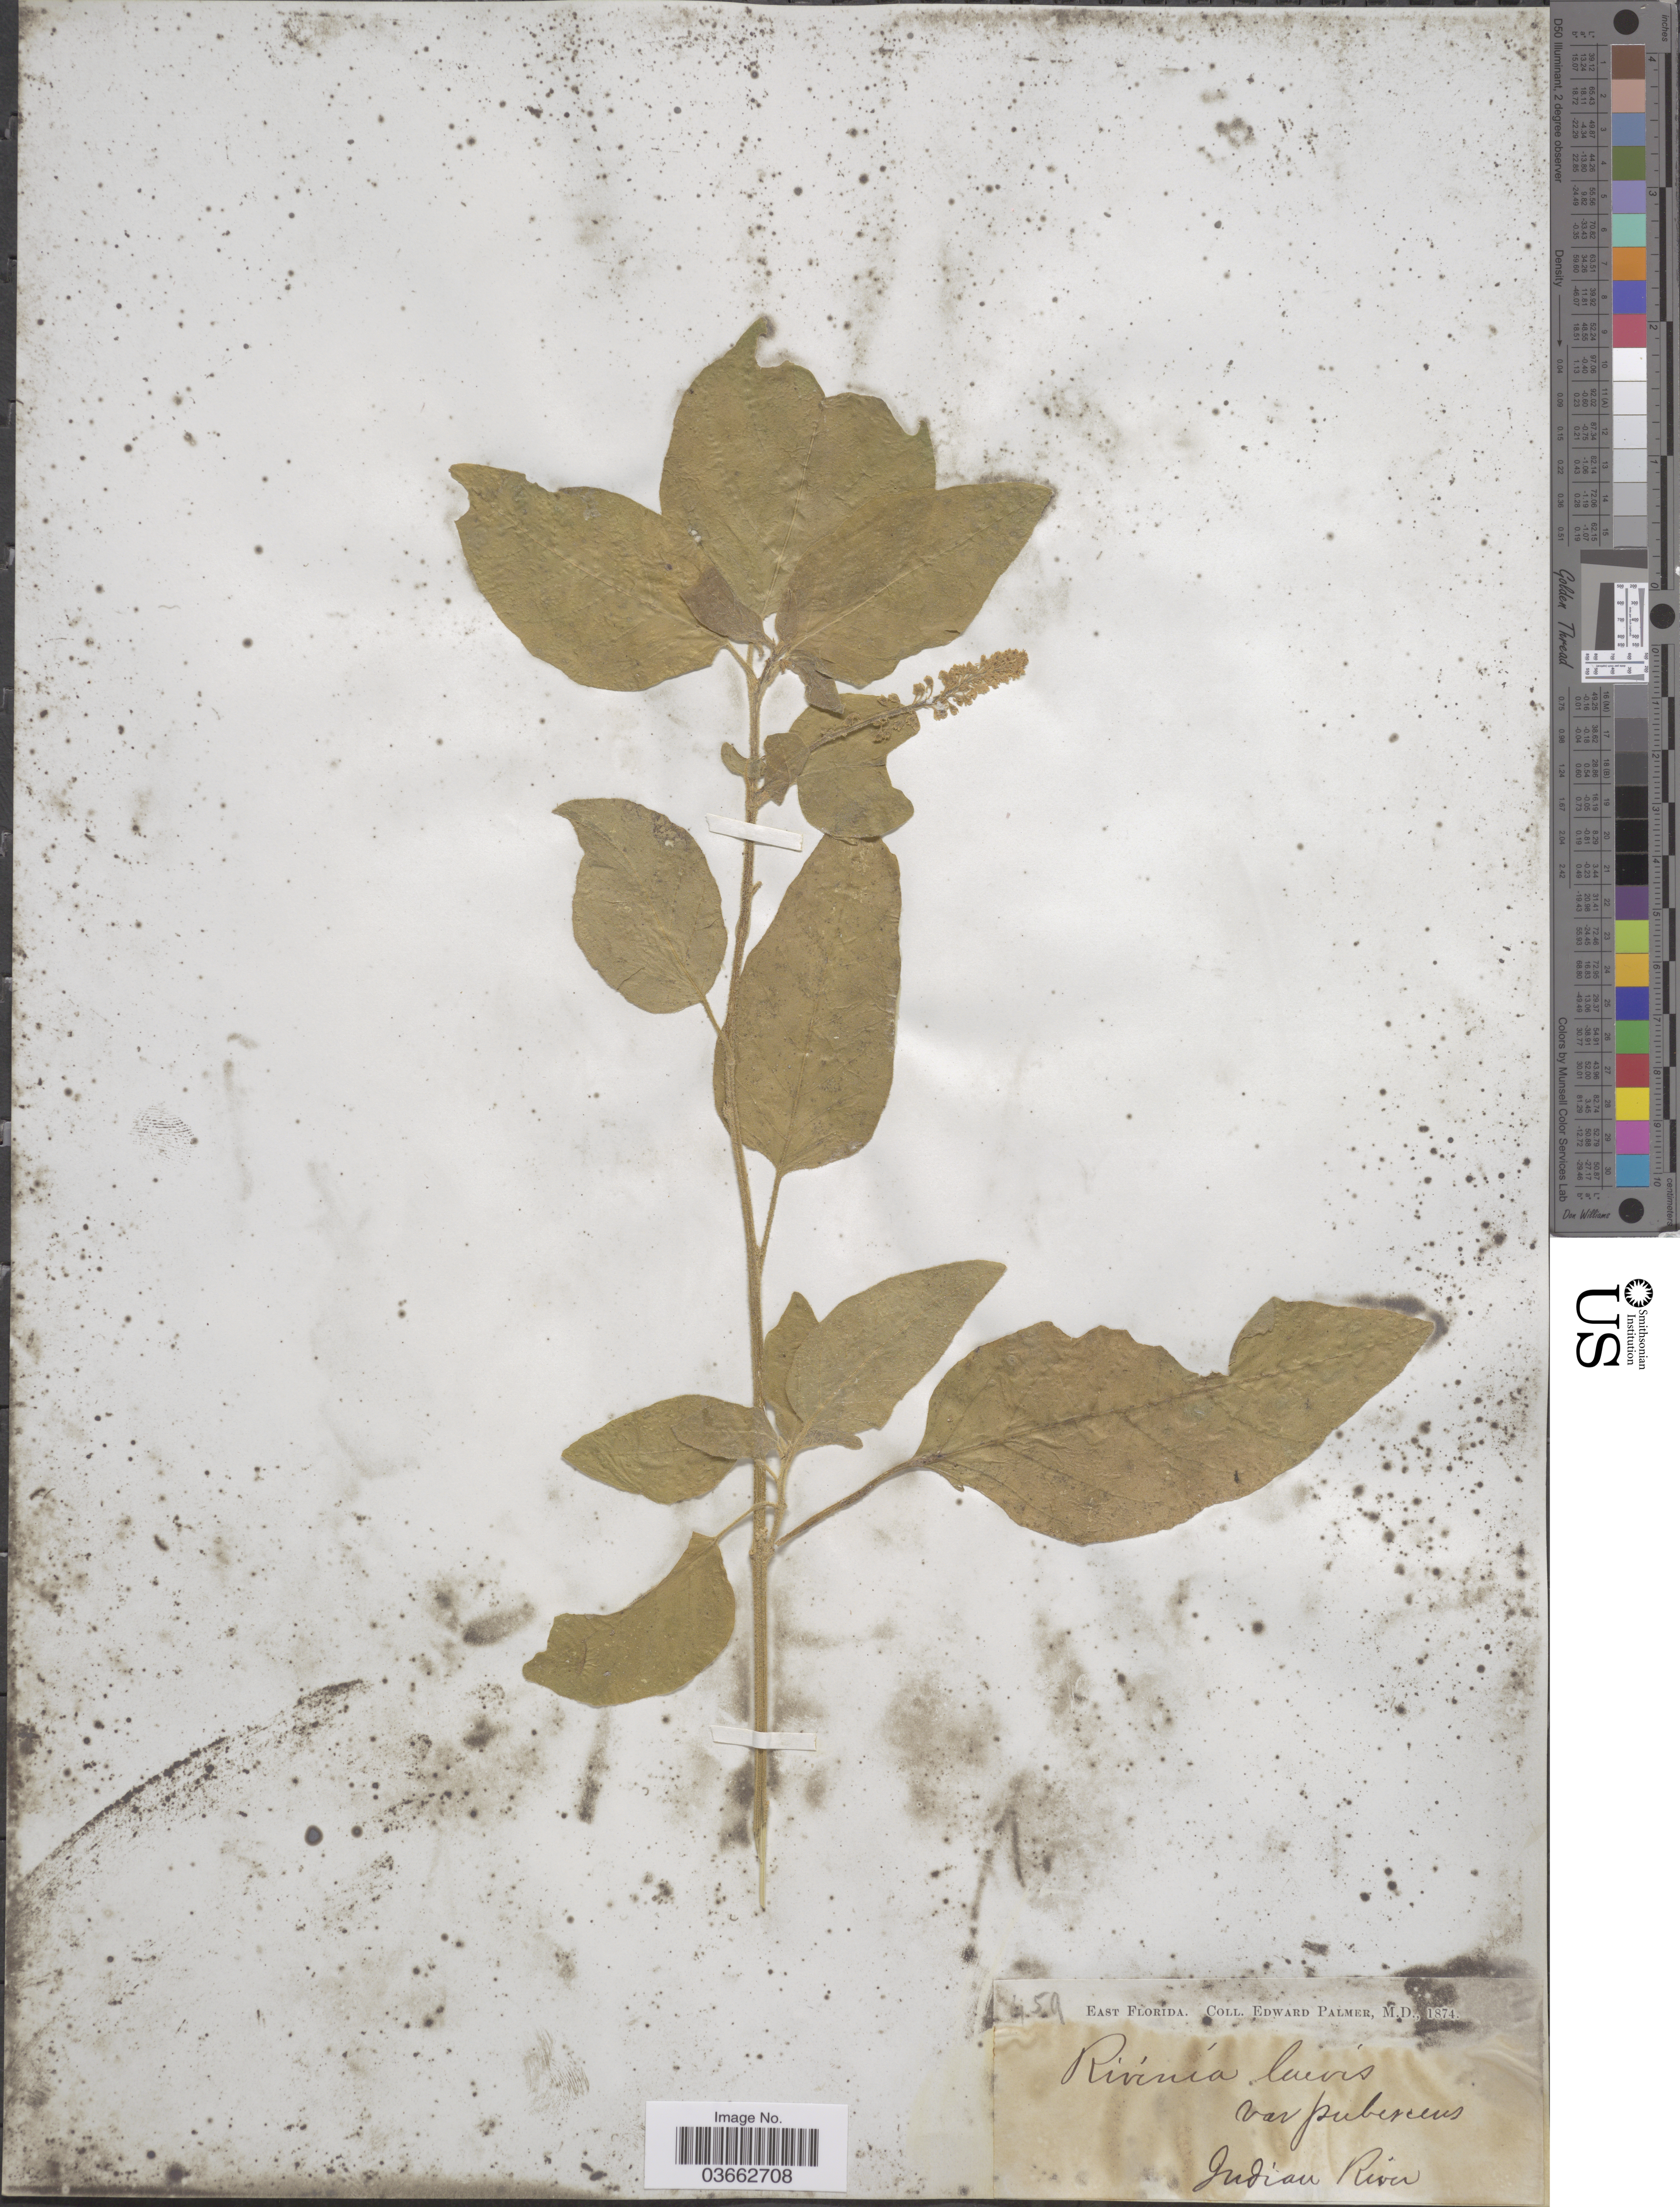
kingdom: Plantae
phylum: Tracheophyta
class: Magnoliopsida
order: Caryophyllales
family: Phytolaccaceae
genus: Rivina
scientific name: Rivina humilis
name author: L.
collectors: E. Palmer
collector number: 459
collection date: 1874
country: United States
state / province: Florida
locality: East Florida. Indian River.